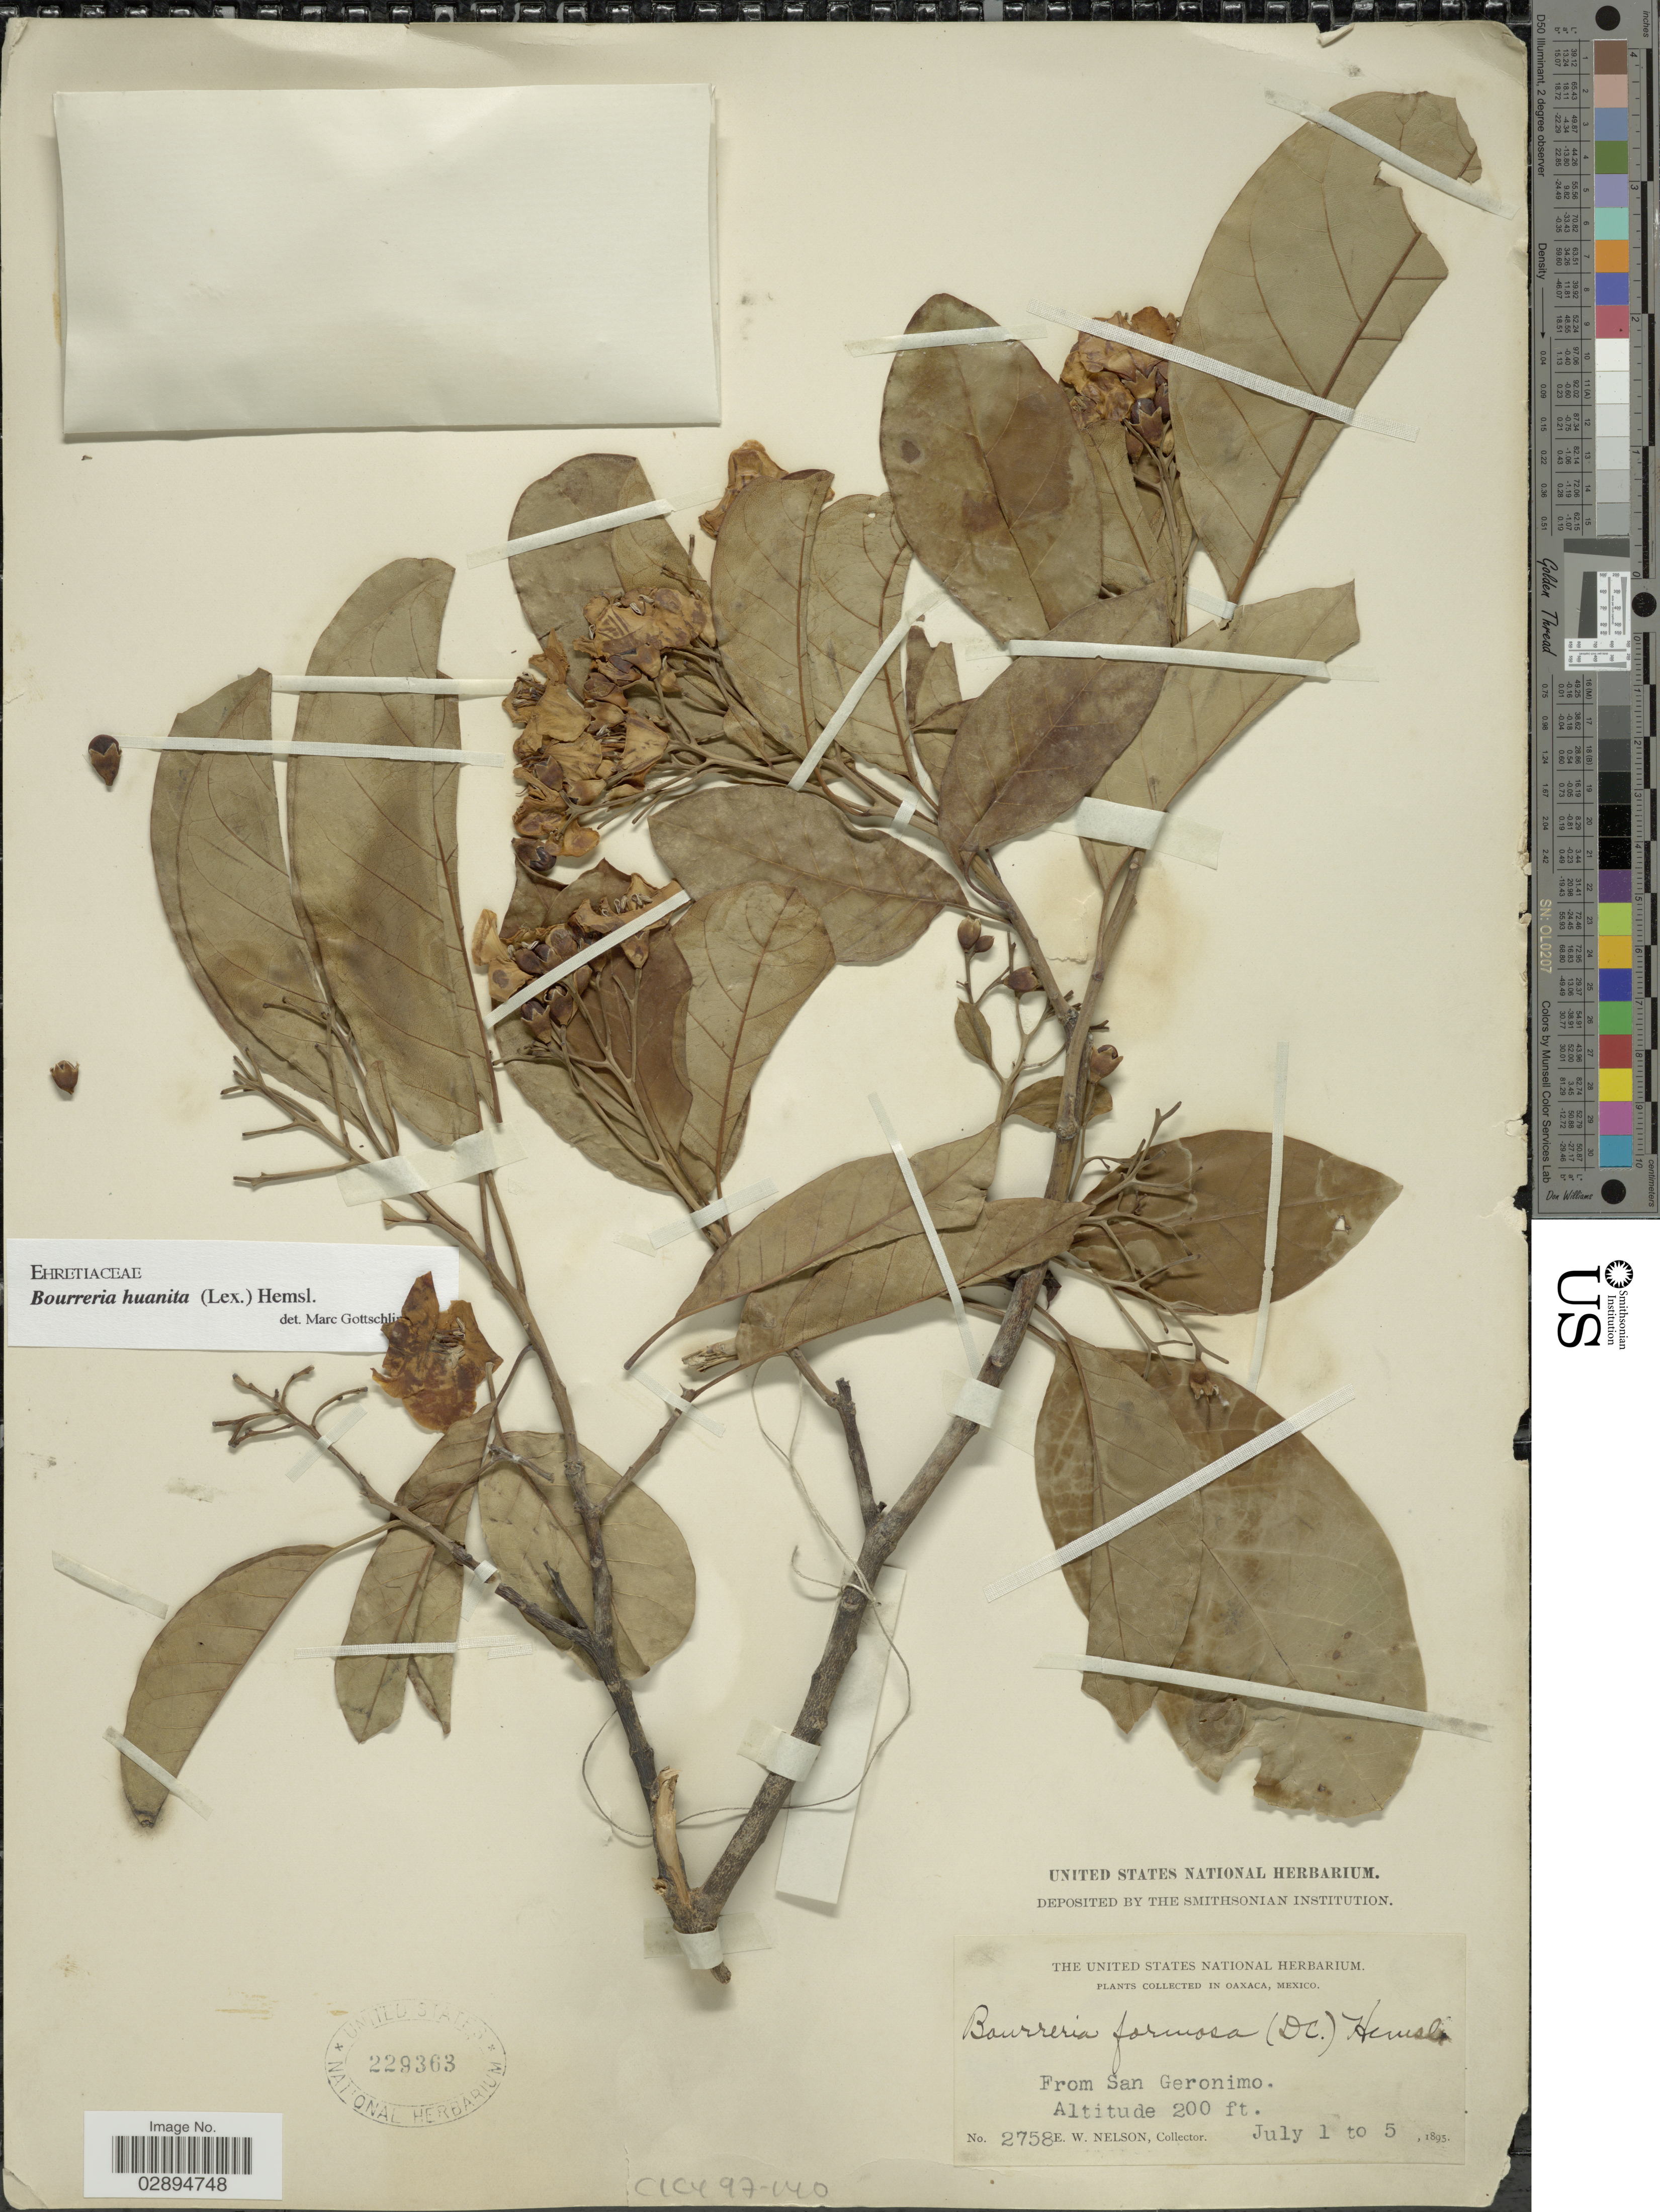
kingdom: Plantae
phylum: Tracheophyta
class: Magnoliopsida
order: Boraginales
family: Ehretiaceae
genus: Bourreria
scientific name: Bourreria huanita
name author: (Lex.) Hemsl.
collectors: E. W. Nelson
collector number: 2758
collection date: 1895-07-01/1895-07-05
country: Mexico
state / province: Oaxaca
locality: From San Geronimo.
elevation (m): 61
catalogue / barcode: US 229363